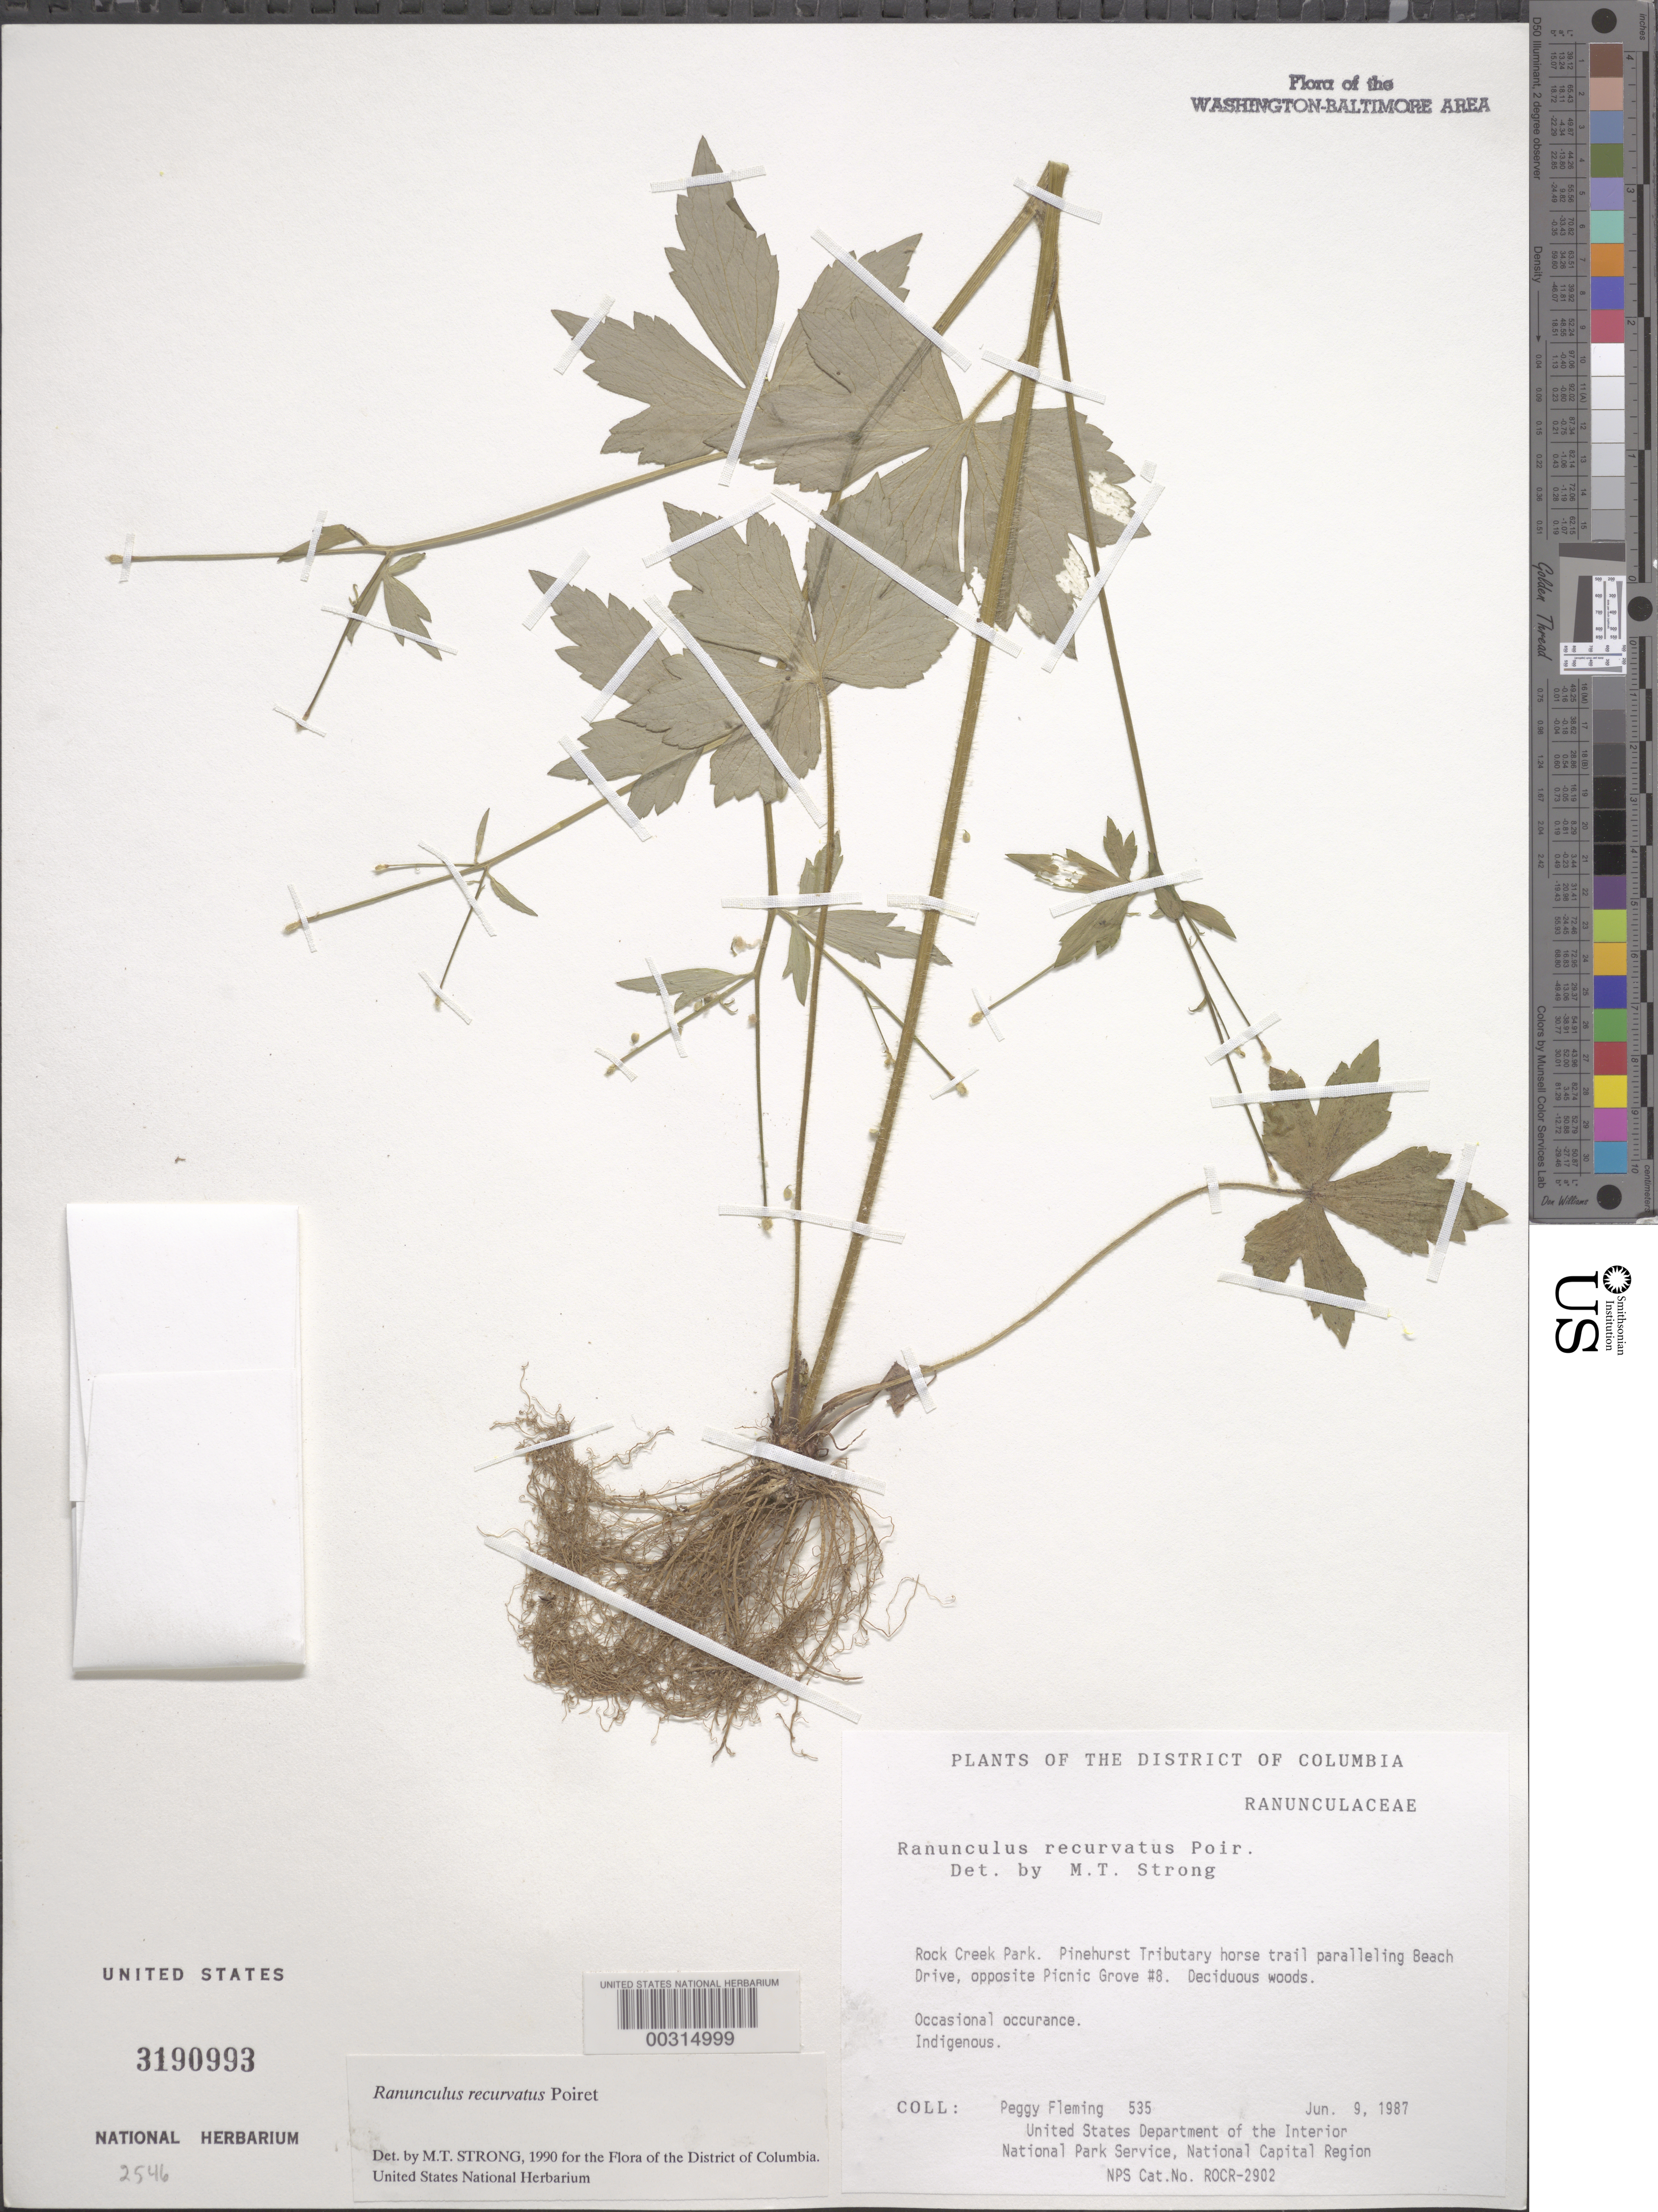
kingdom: Plantae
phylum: Tracheophyta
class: Magnoliopsida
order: Ranunculales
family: Ranunculaceae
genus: Ranunculus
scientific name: Ranunculus recurvatus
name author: Poir.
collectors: P. Fleming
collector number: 535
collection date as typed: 09 Jun 1987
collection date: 1987-06-09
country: United States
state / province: District of Columbia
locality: Rock Creek Park, Pinehurst Tributary Horse trail paralleling Beach Drive, opposite Picnic Grove #8 Rock Creek Park and Vicinity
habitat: Deciduous woods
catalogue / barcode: US 3190993